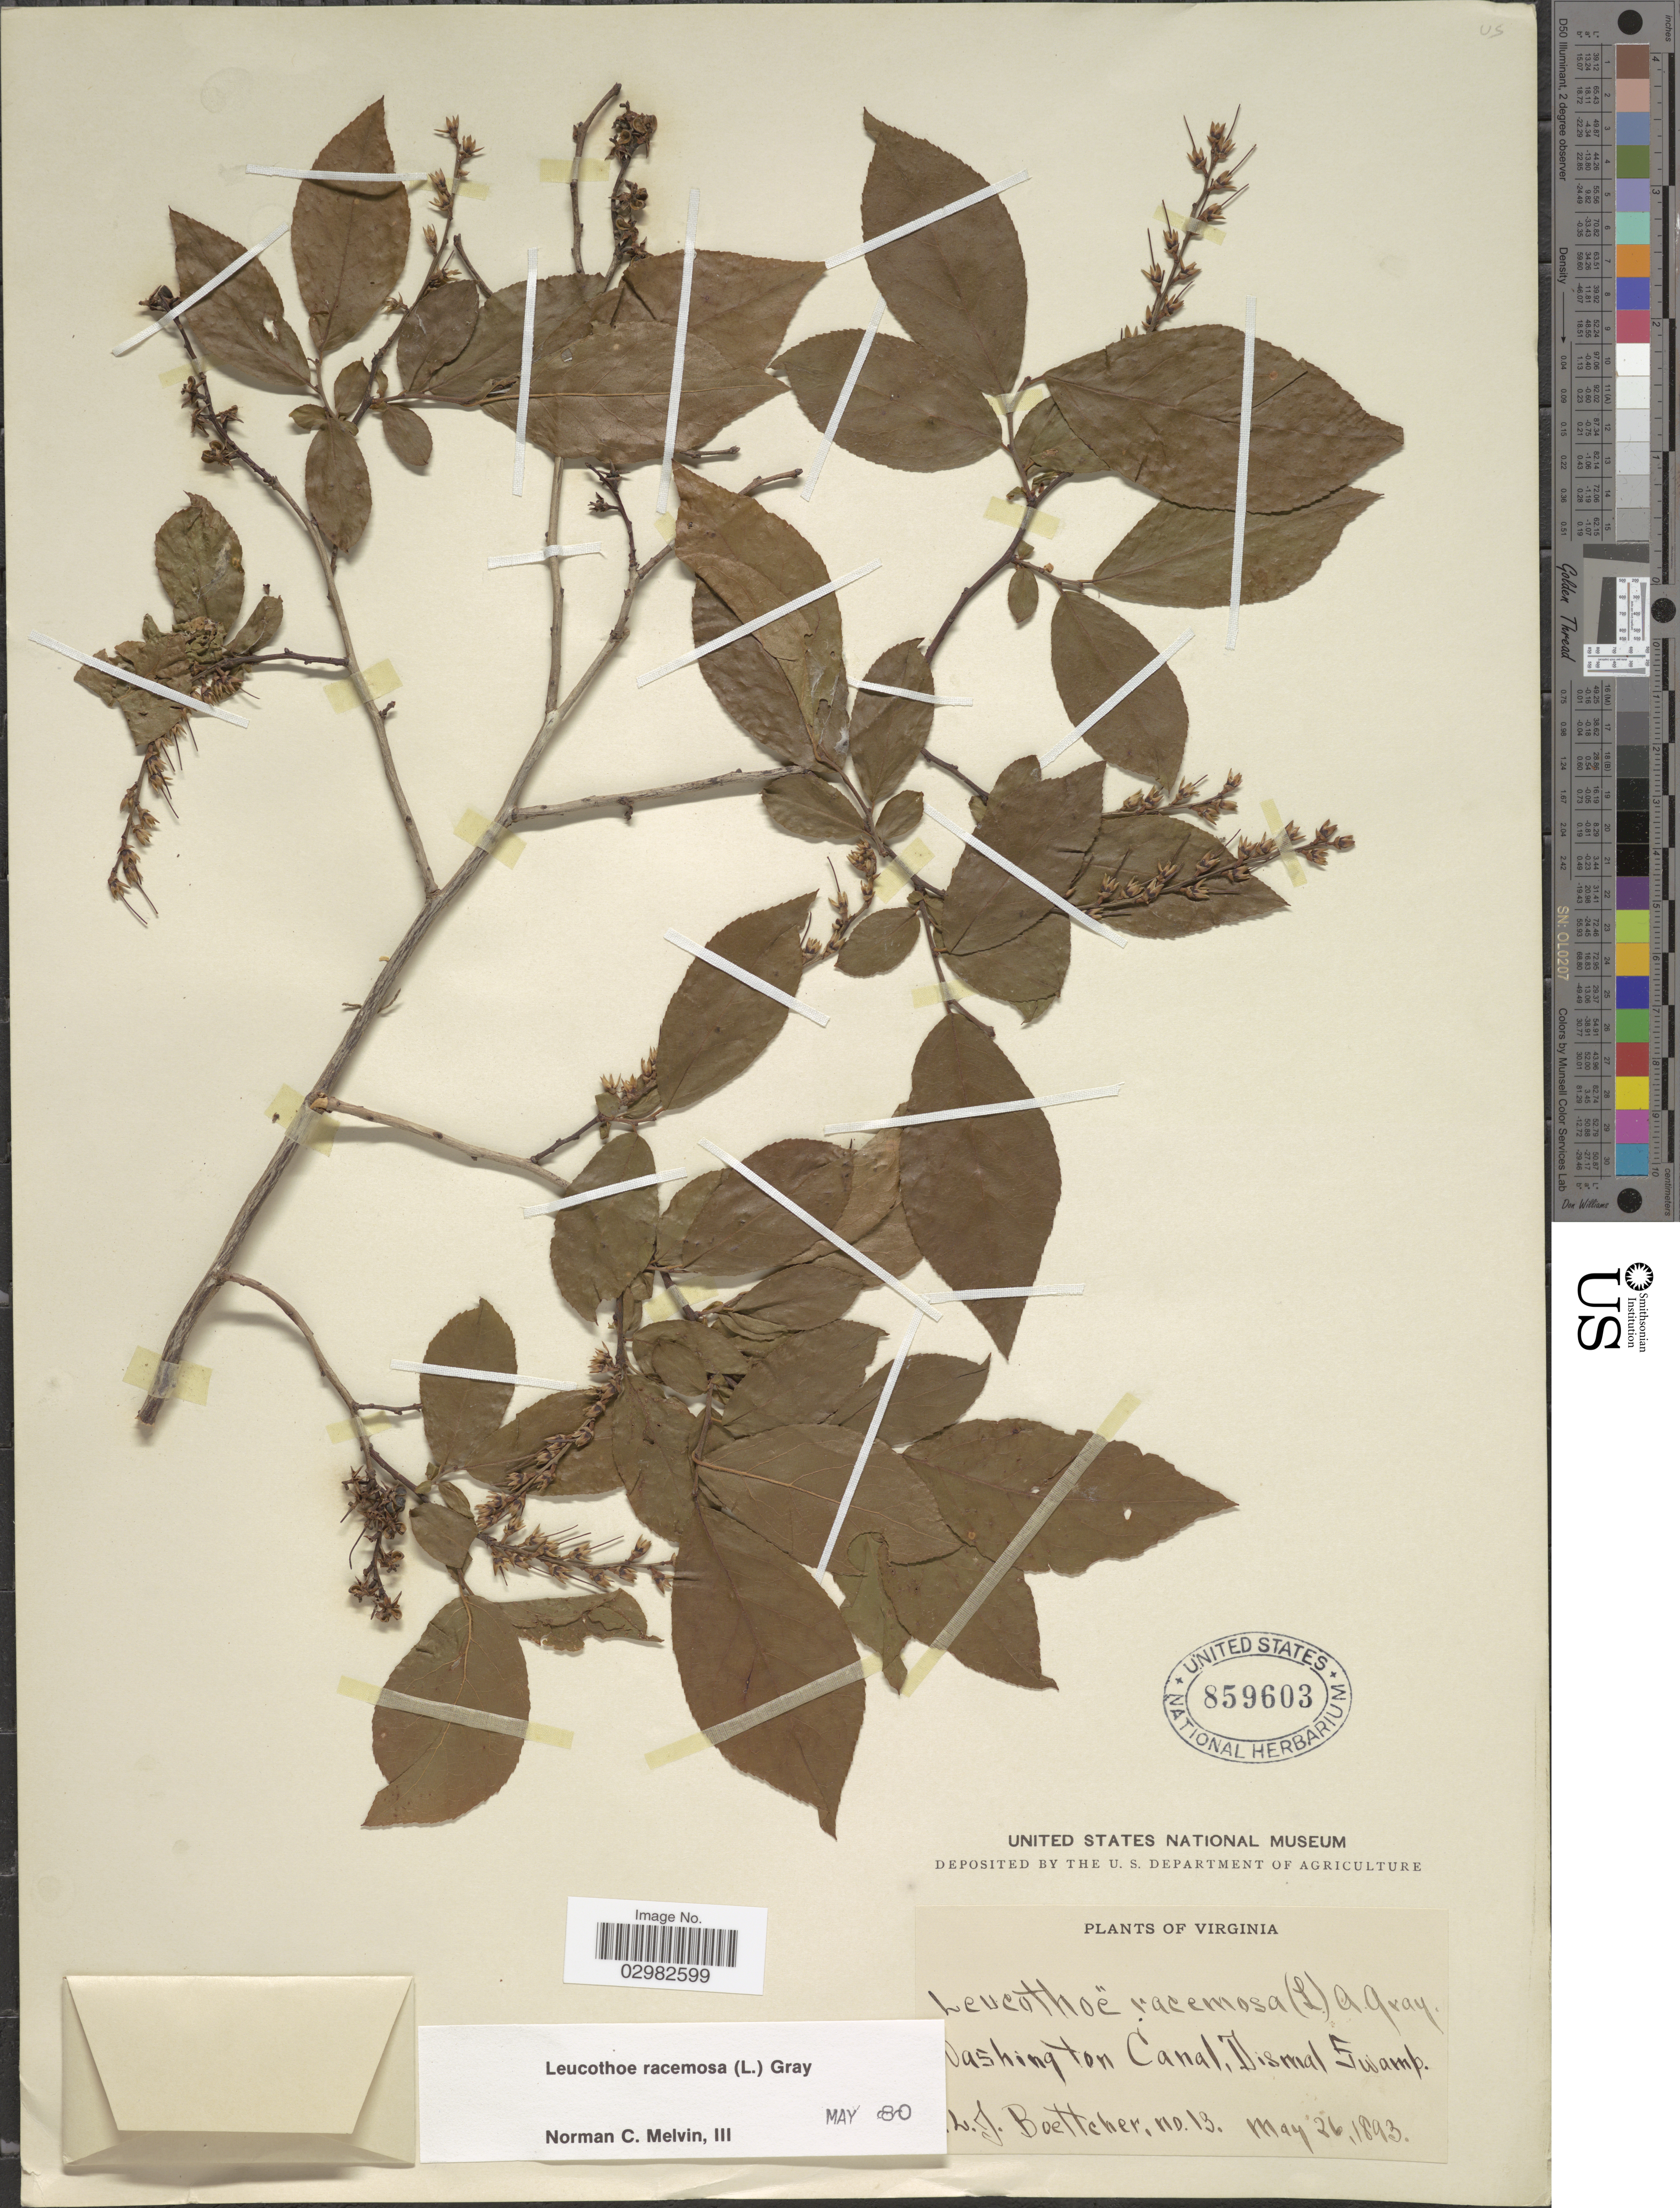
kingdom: Plantae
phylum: Tracheophyta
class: Magnoliopsida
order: Ericales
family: Ericaceae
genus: Leucothoe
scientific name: Leucothoë racemosa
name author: (L.) A. Gray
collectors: F. Boettcher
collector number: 13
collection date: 1893-05-26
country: United States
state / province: Virginia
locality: Washington Canal, Dismal Swamp.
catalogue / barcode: US 859603